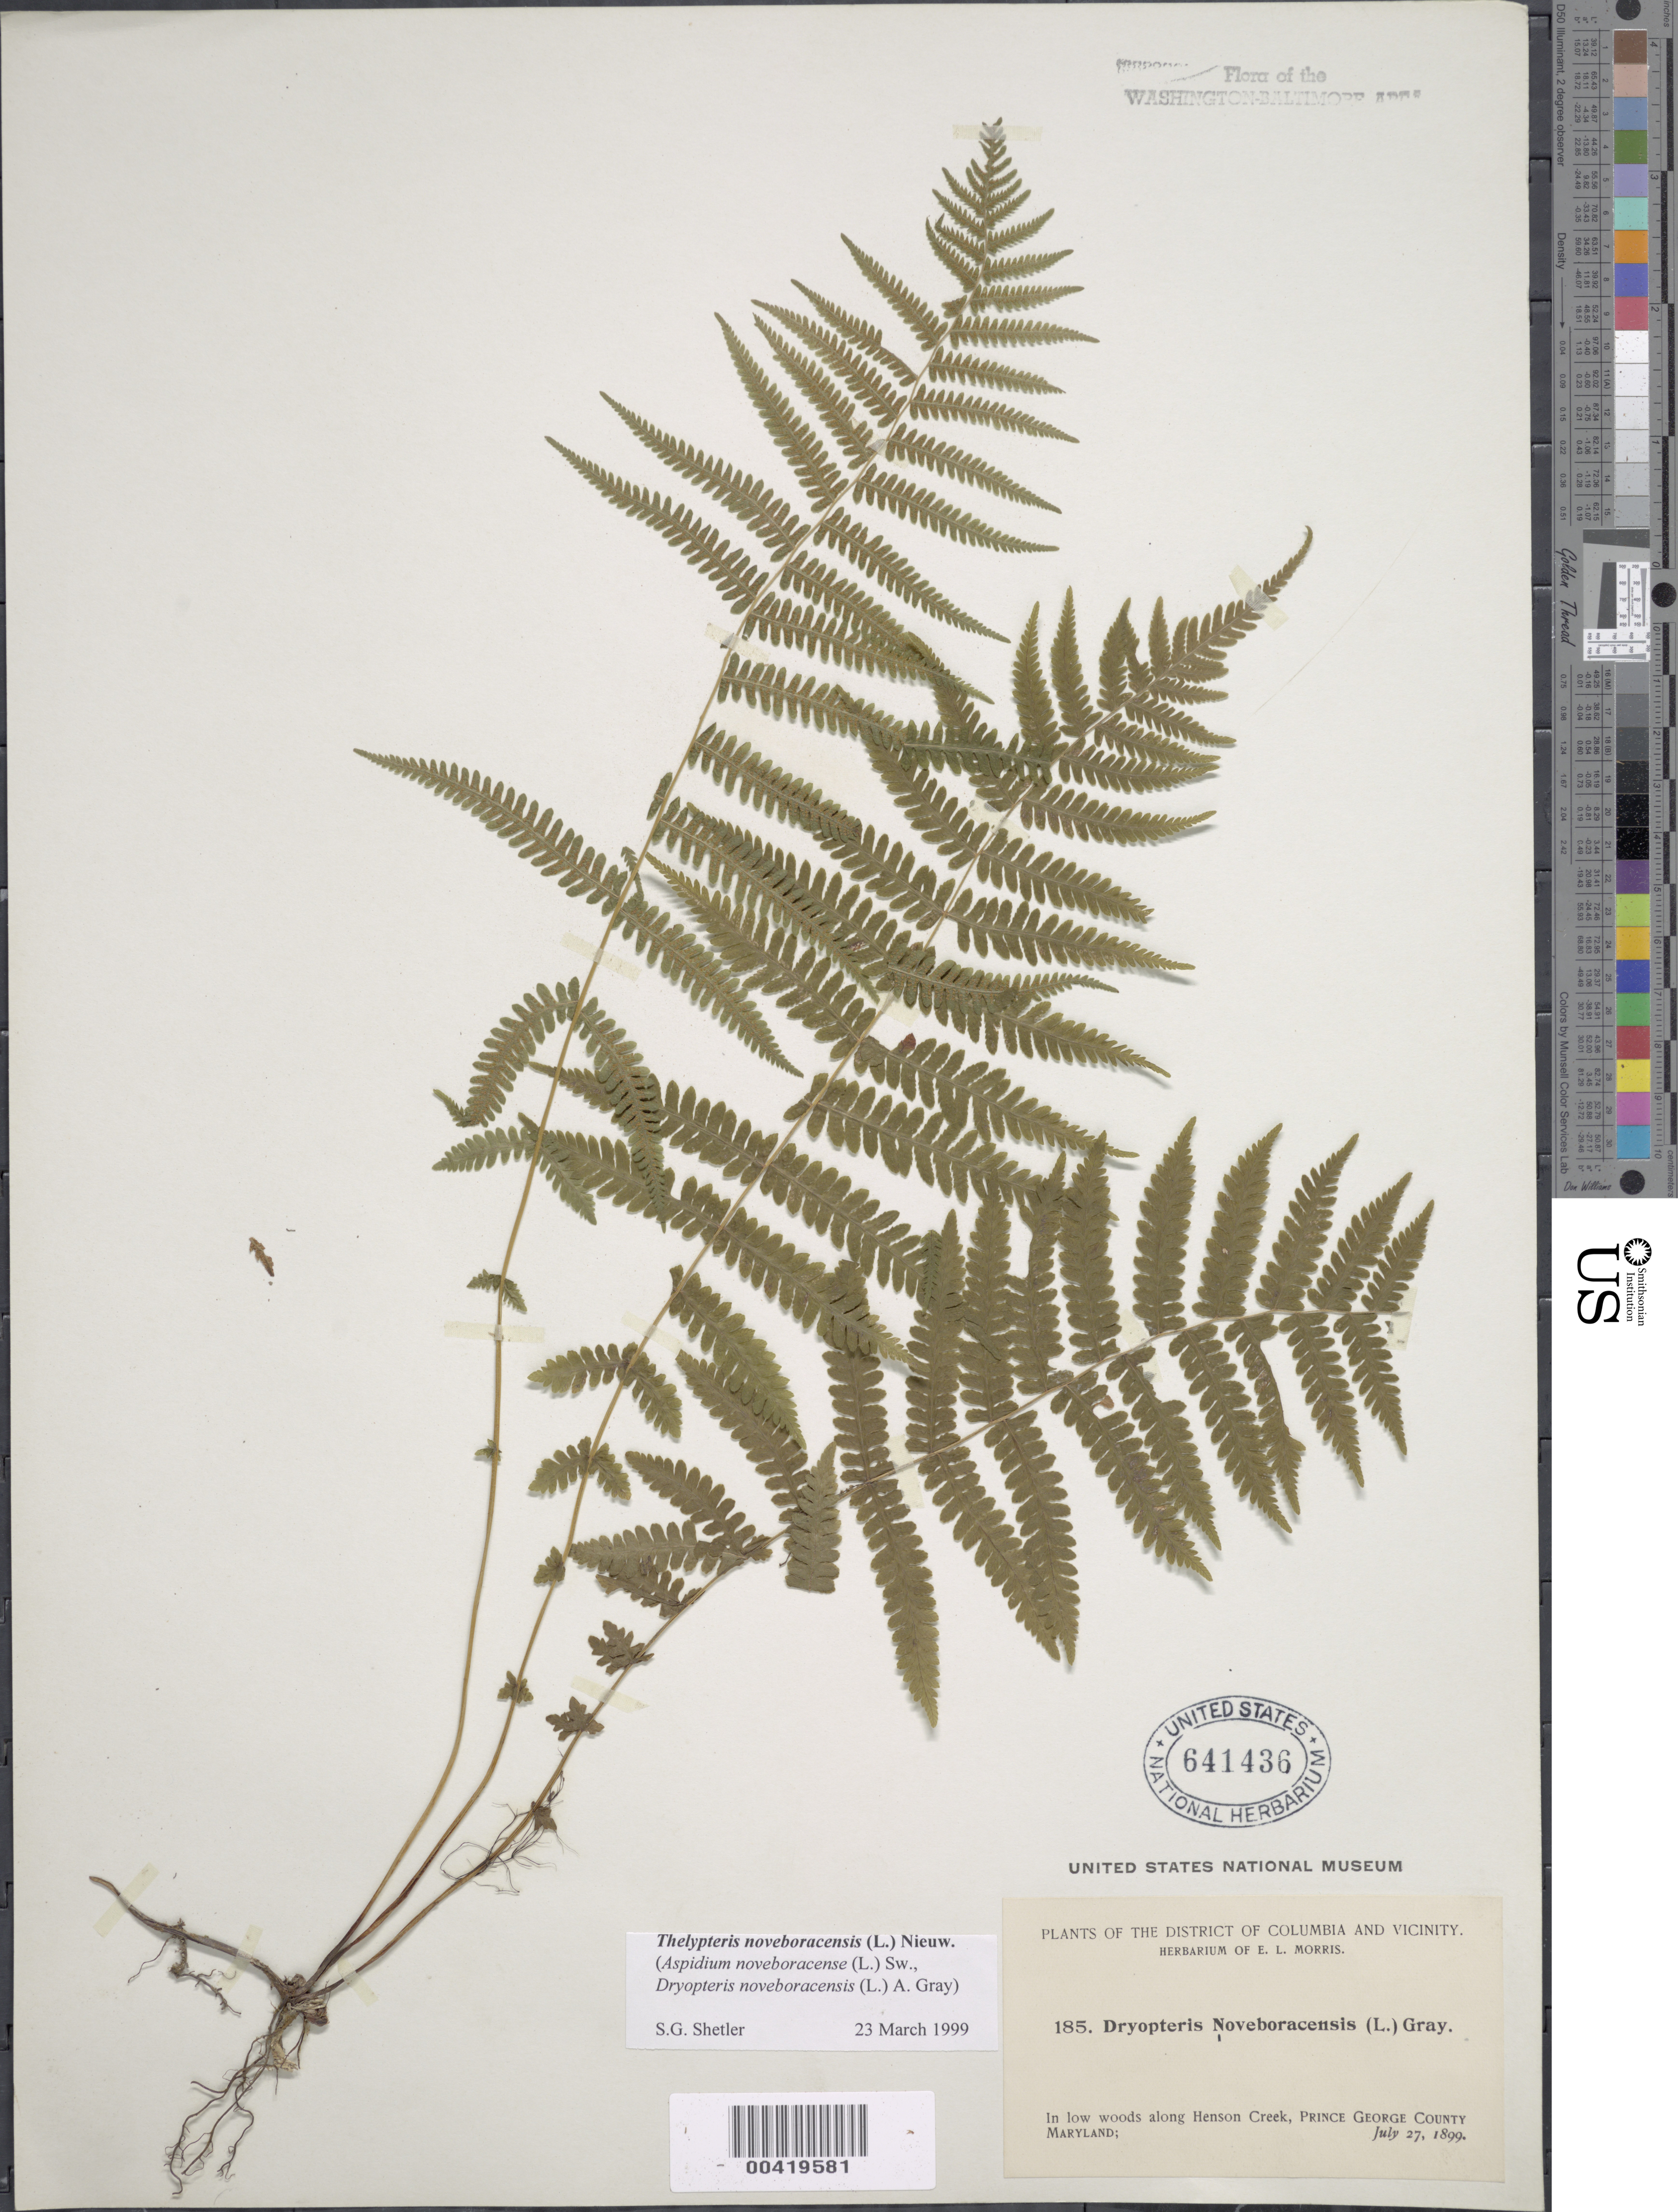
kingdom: Plantae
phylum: Tracheophyta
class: Polypodiopsida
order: Polypodiales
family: Thelypteridaceae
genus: Parathelypteris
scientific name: Parathelypteris noveboracensis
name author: (L.) Ching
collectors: E. L. Morris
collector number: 185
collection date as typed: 27 Jul 1899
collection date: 1899-07-27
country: United States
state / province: Maryland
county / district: Prince George's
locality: Henson Creek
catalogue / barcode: US 641436